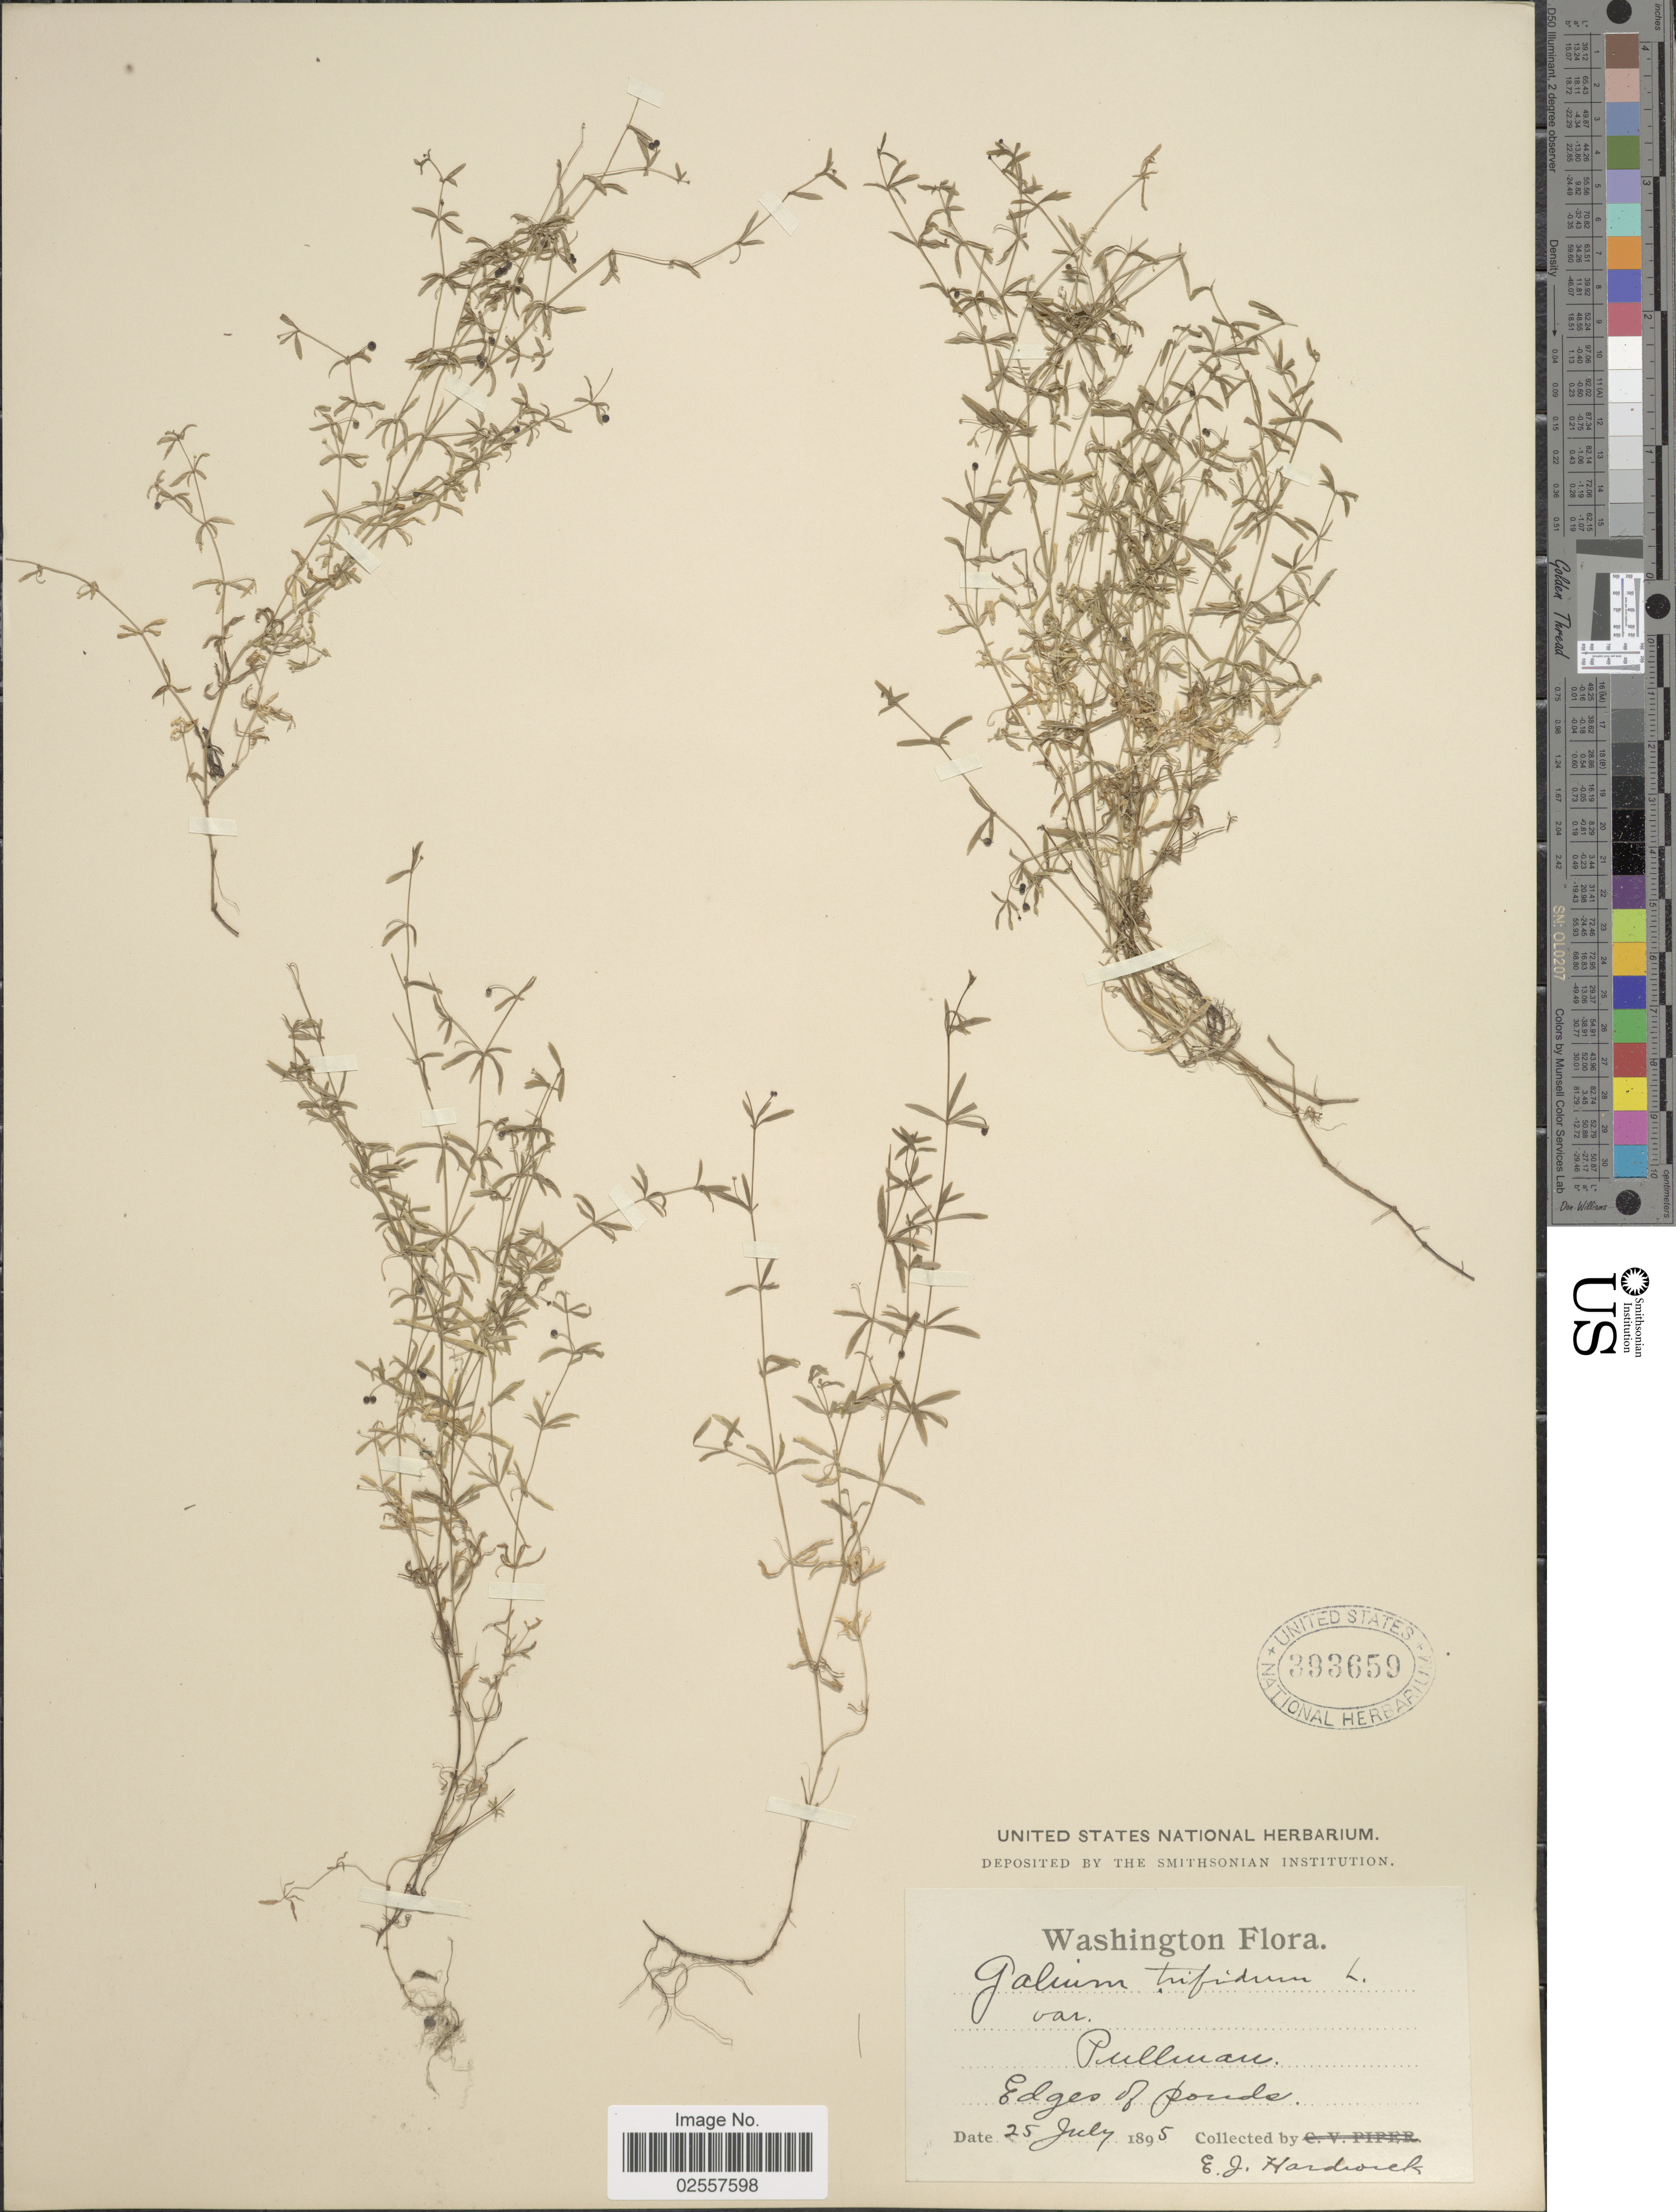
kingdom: Plantae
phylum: Tracheophyta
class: Magnoliopsida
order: Gentianales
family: Rubiaceae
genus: Galium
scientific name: Galium cymosum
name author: Wiegand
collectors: E. Hardwick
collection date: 1895-07-25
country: United States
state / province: Washington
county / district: Whitman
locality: Pullman, Edges of Ponds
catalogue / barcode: US 393659